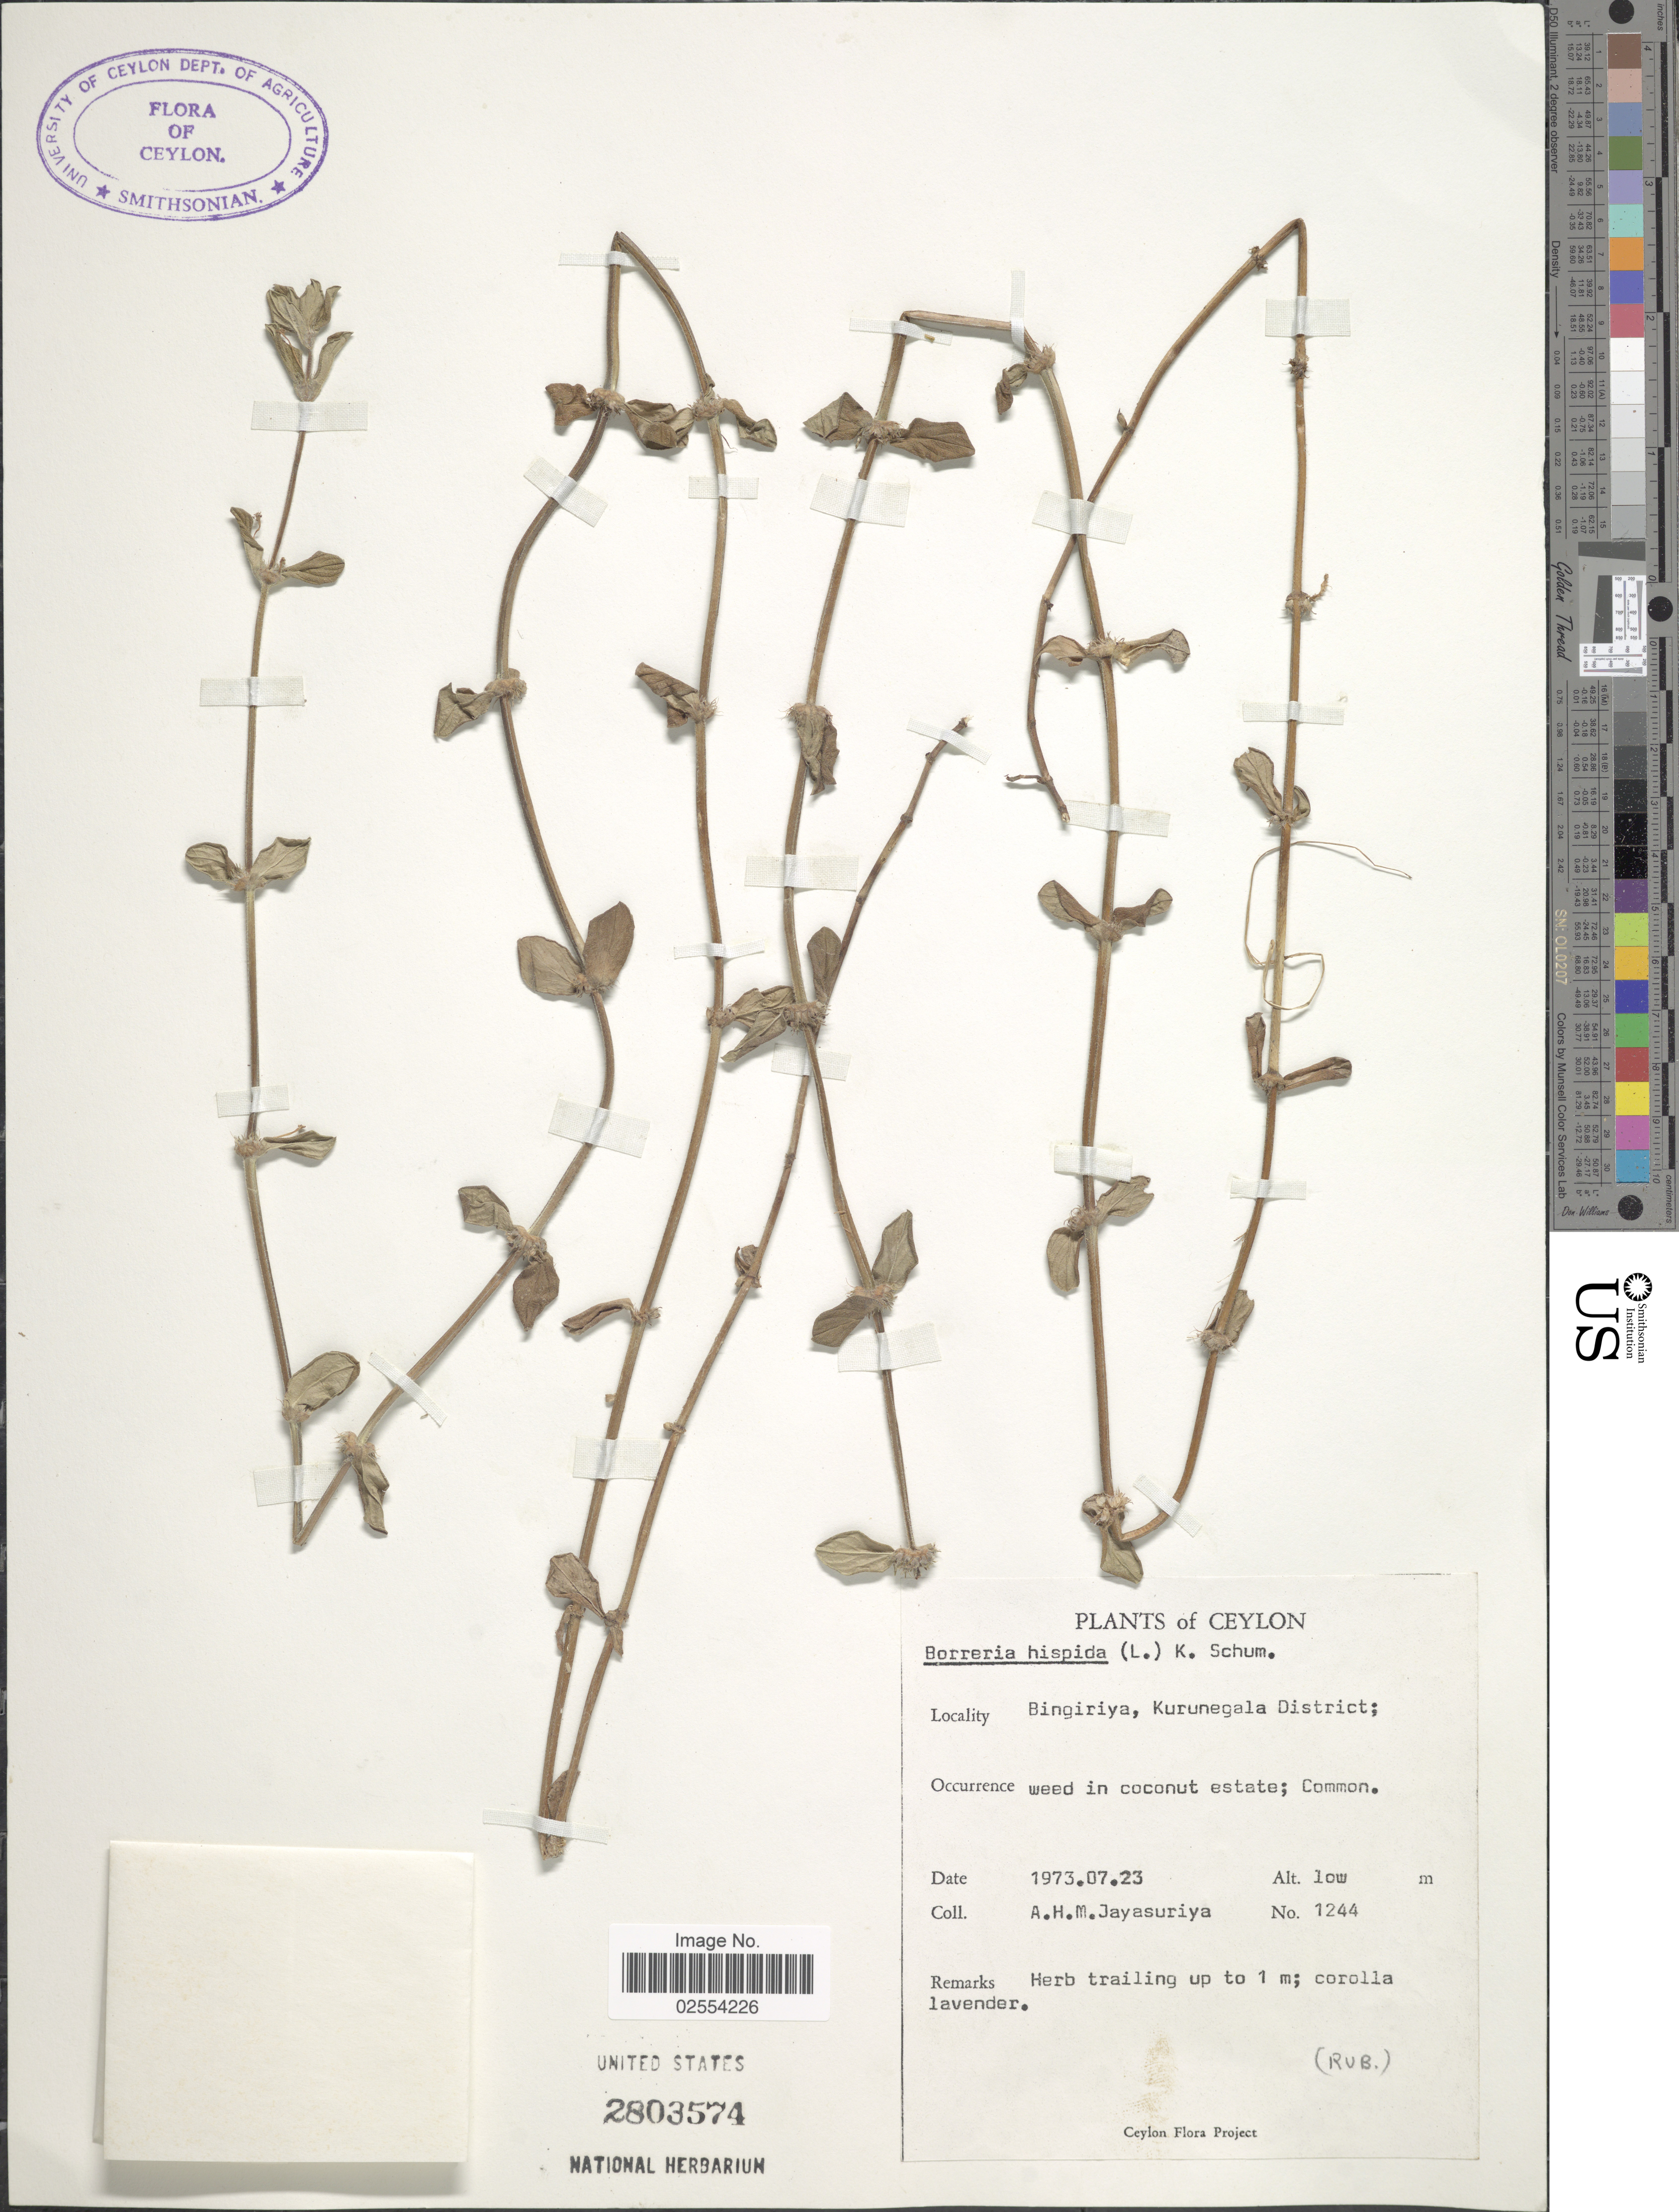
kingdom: Plantae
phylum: Tracheophyta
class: Magnoliopsida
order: Gentianales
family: Rubiaceae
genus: Spermacoce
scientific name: Spermacoce hispida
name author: L.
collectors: A. H. Jayasuriya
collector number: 1244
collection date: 1973-07-23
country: Sri Lanka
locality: Ceylon, Bingiriya, Kurunegala District; weed in coconut estate; Common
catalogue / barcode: US 2803574